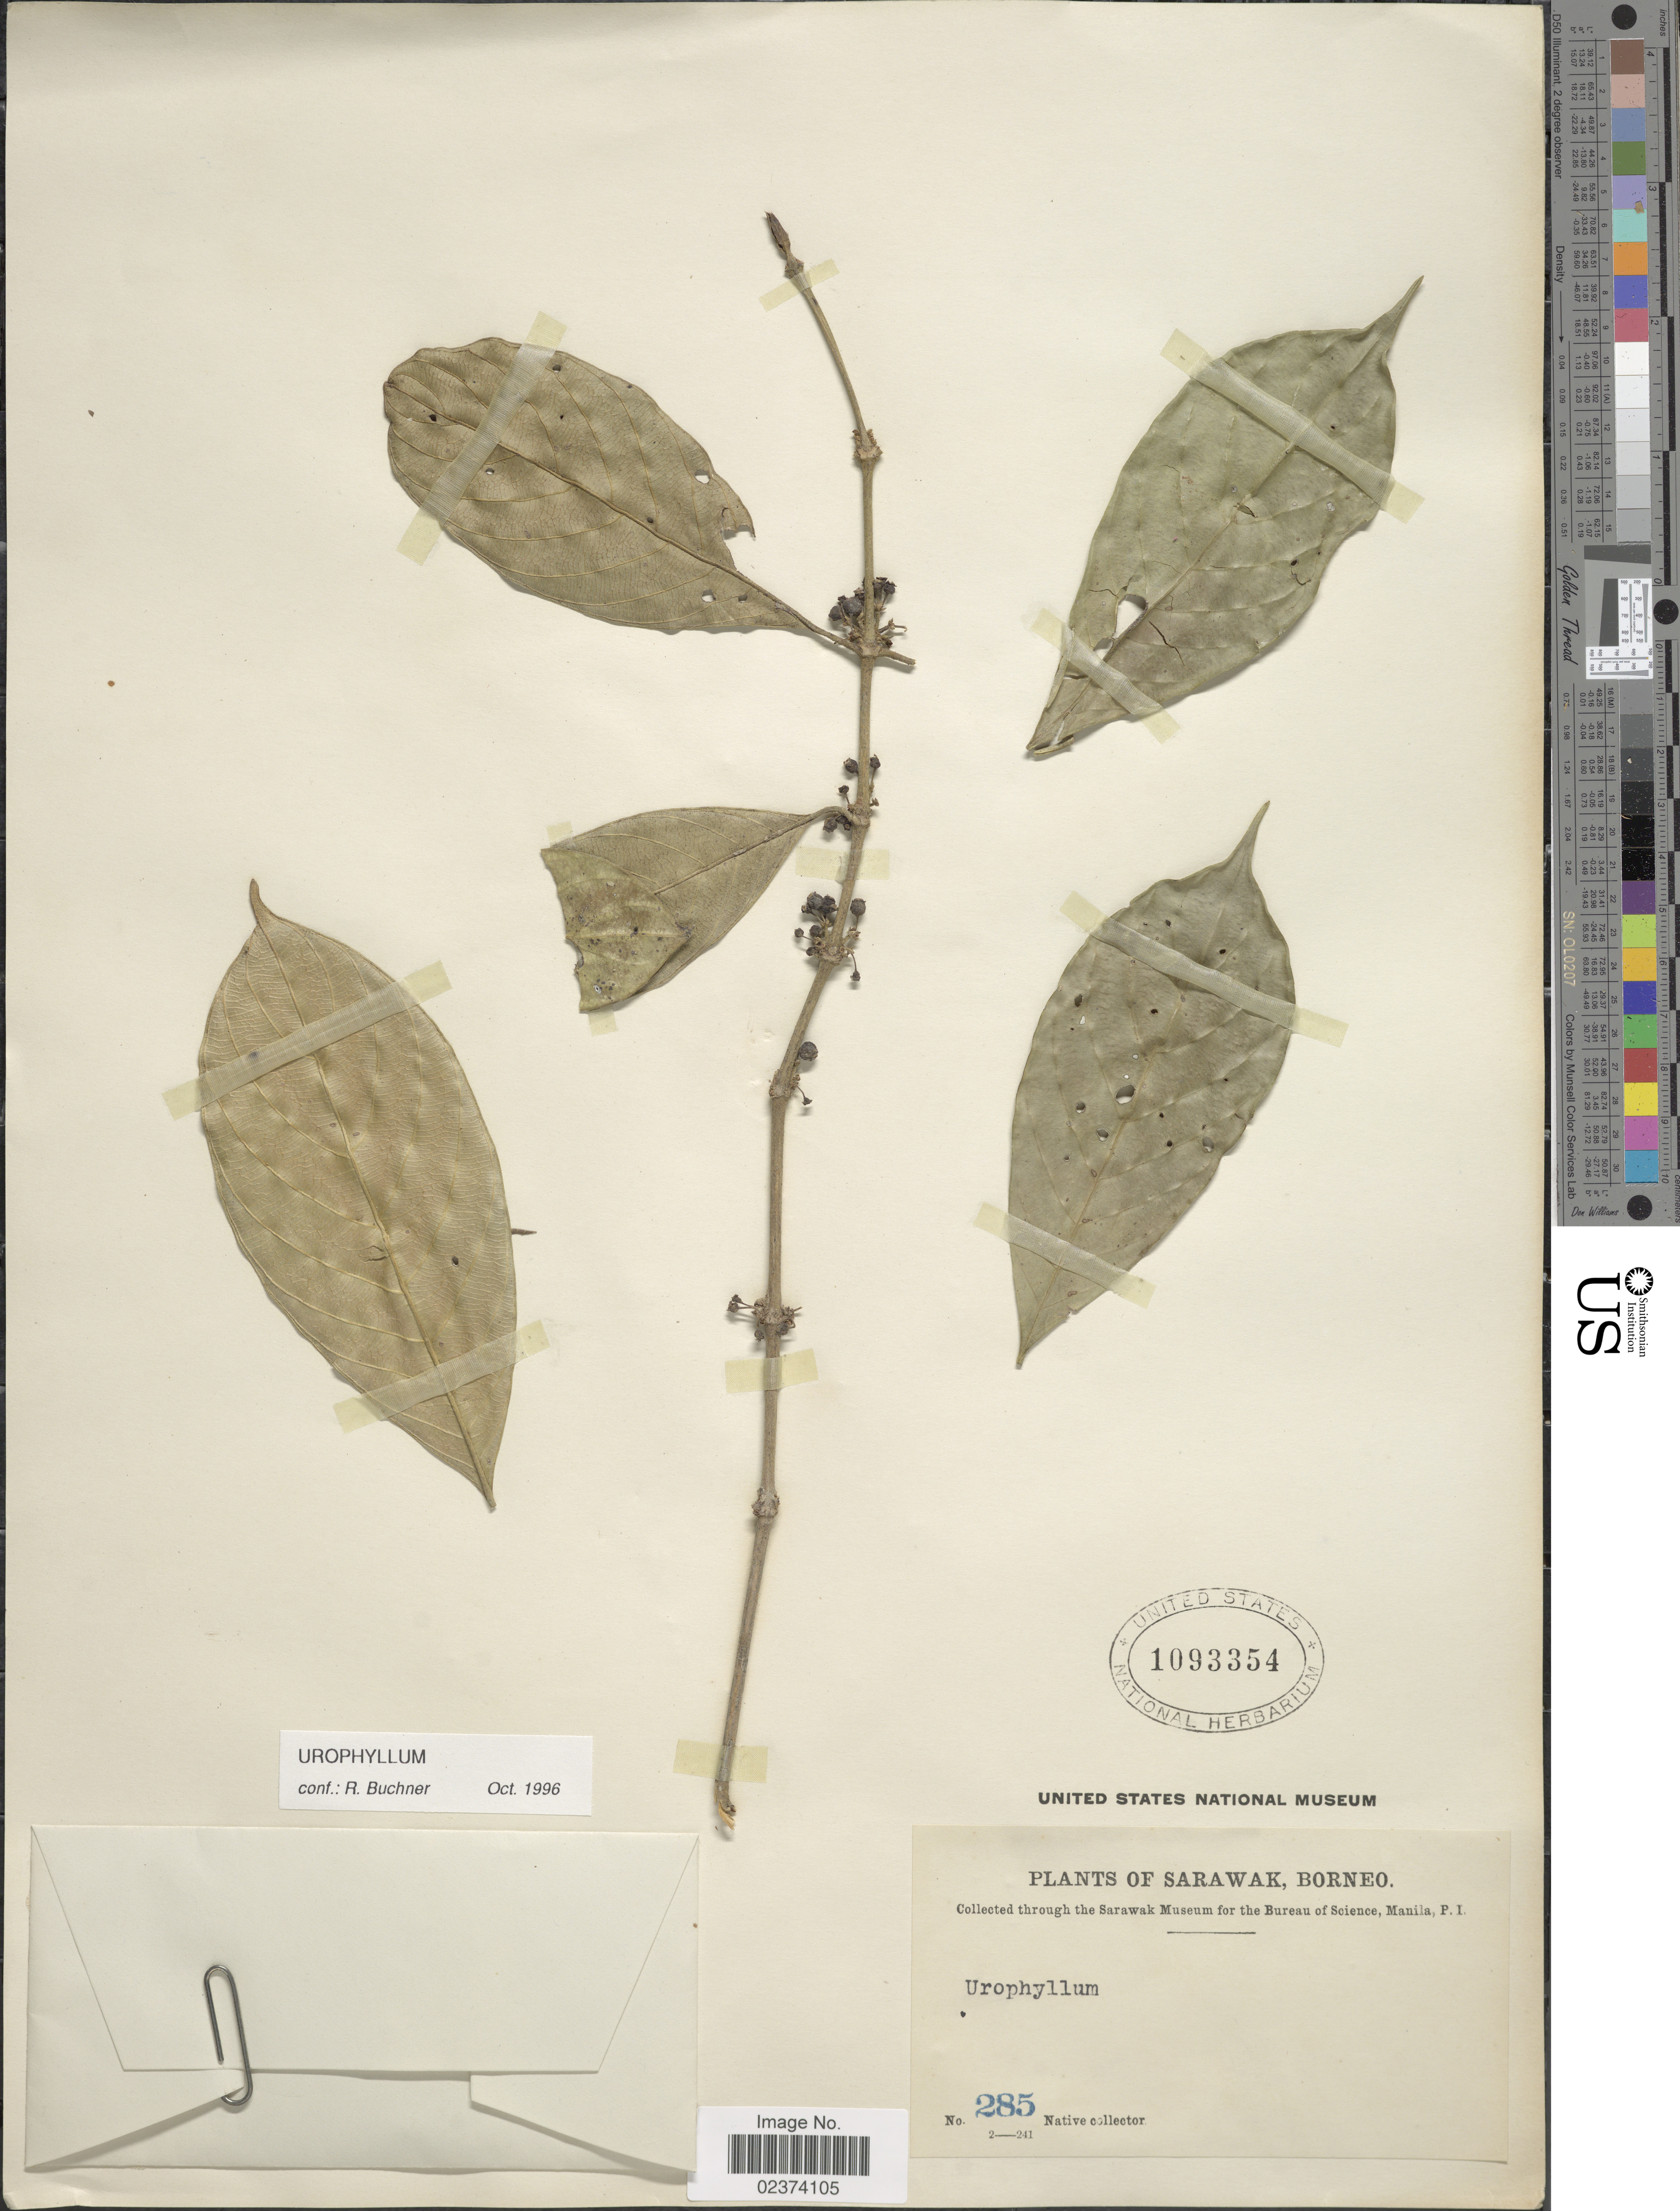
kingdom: Plantae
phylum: Tracheophyta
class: Magnoliopsida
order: Gentianales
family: Rubiaceae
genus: Urophyllum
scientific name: Urophyllum sp.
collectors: Native collector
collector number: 285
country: Malaysia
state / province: Sarawak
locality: Borneo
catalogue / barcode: US 1093354